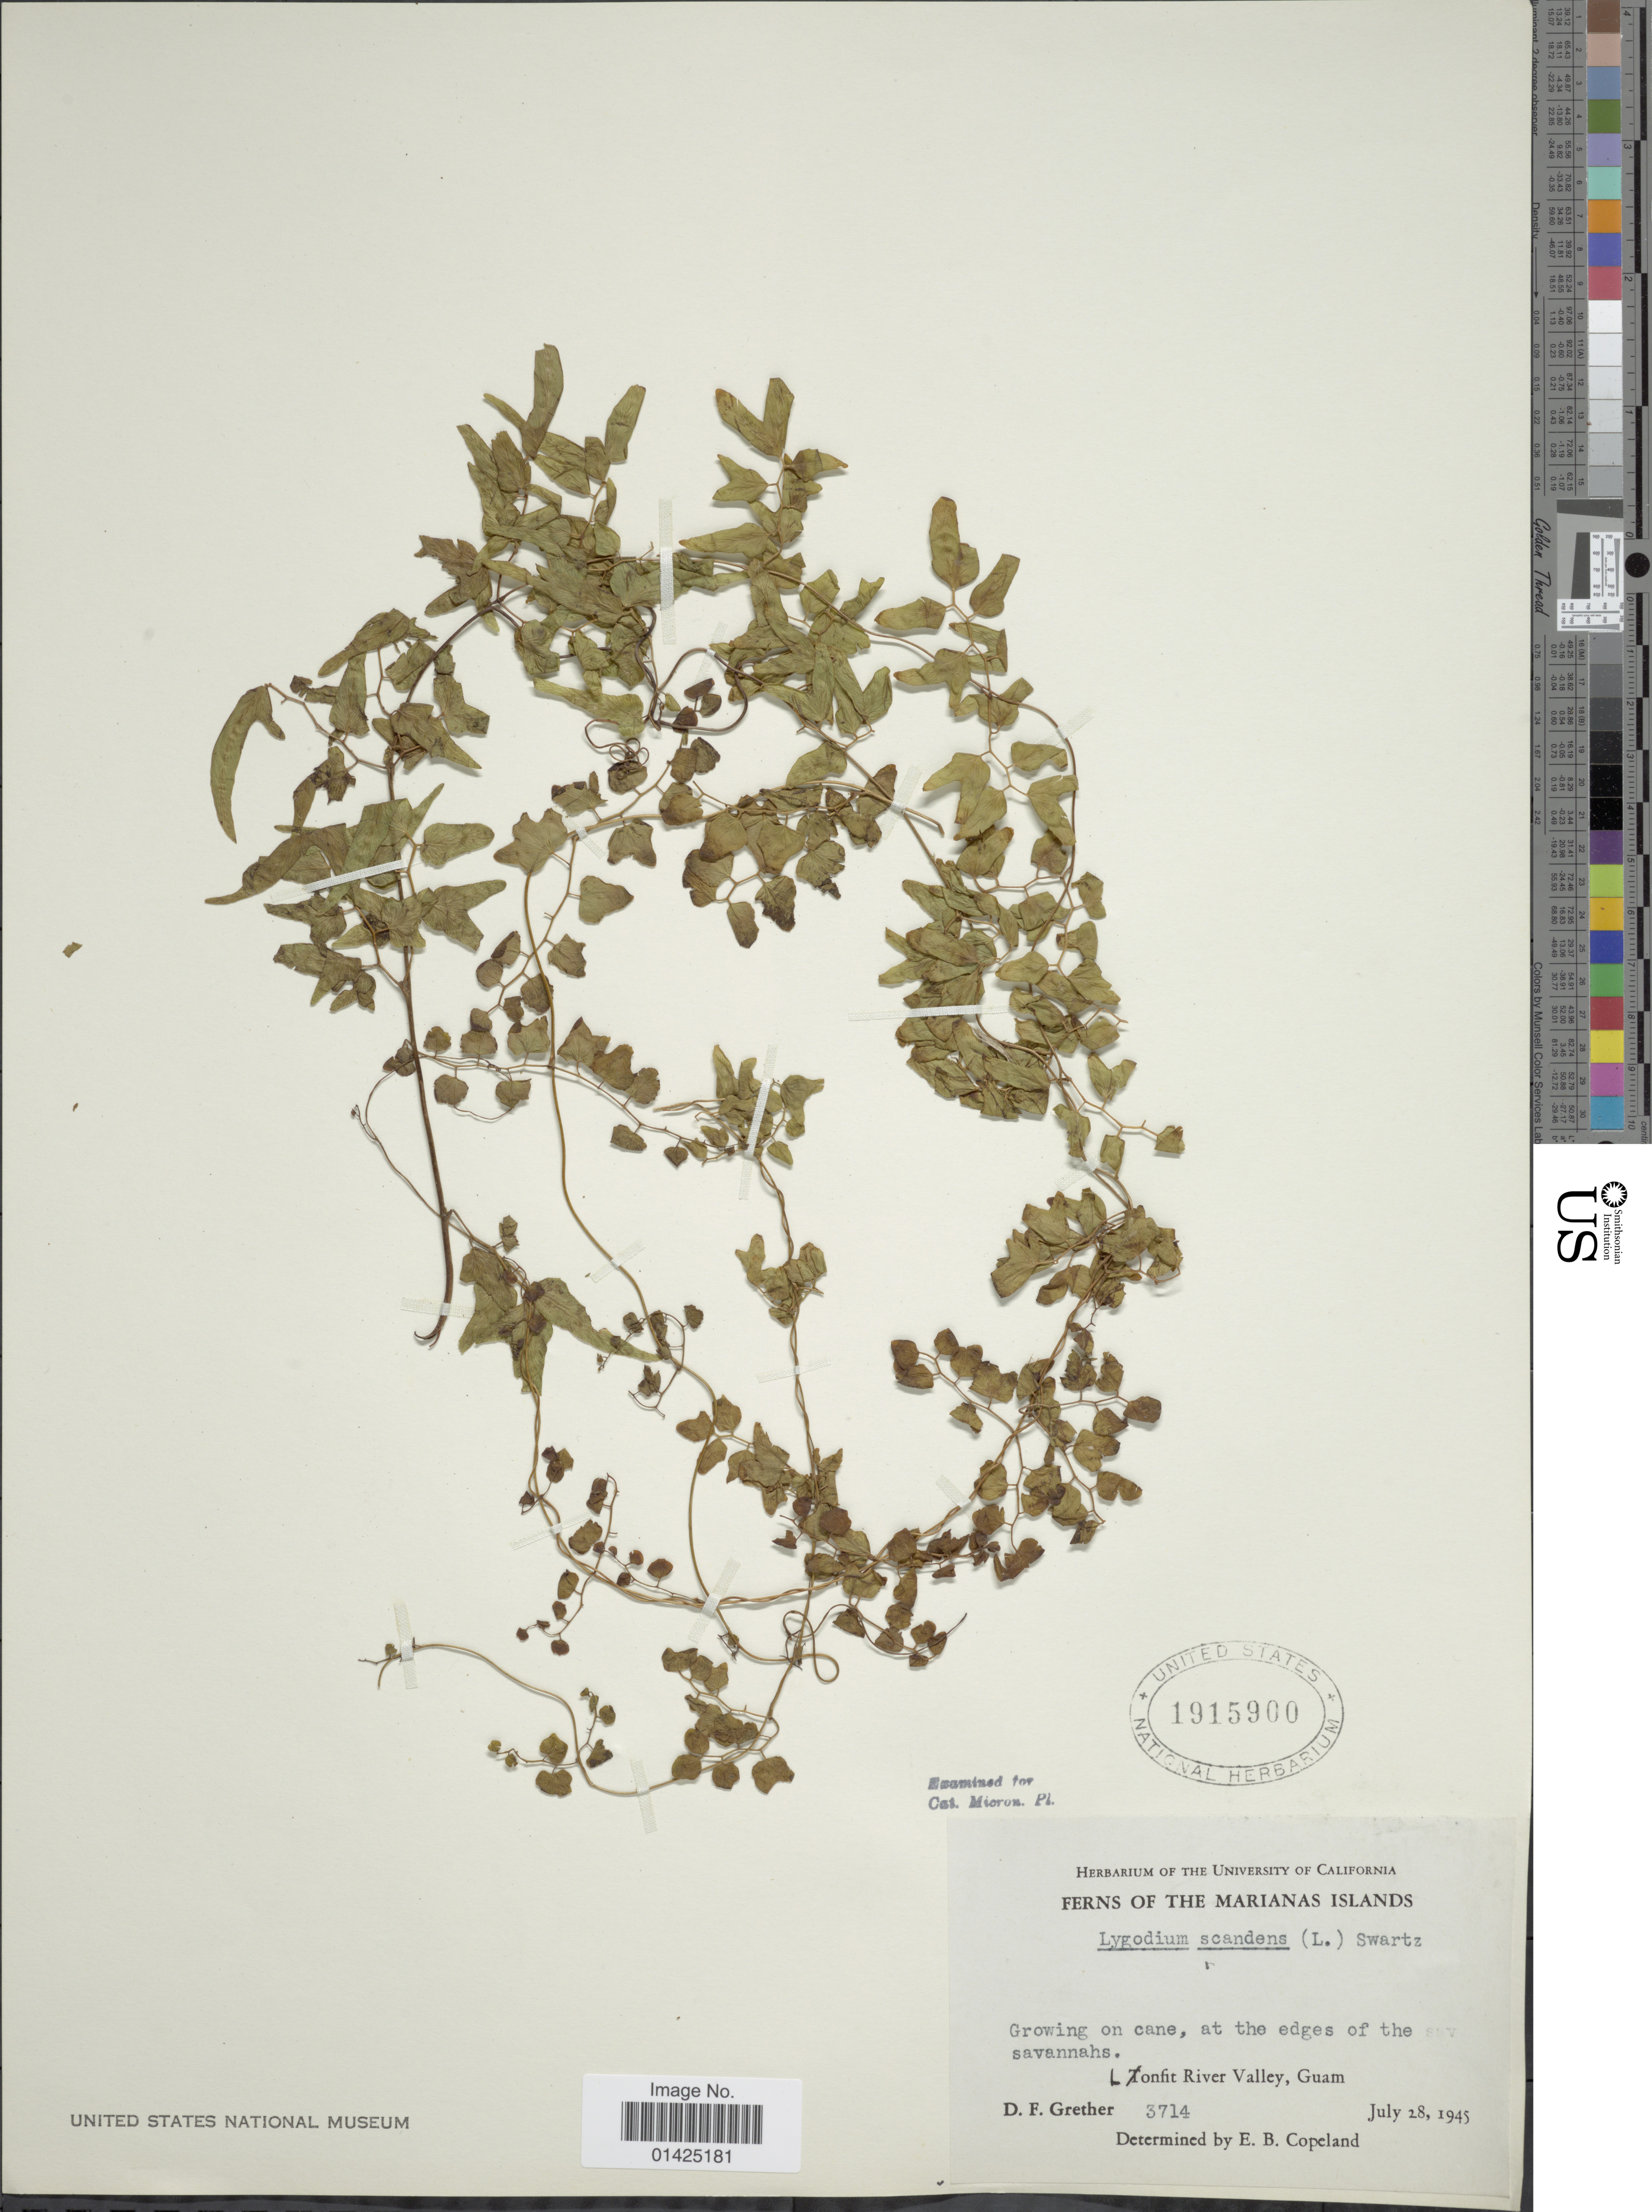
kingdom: Plantae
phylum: Tracheophyta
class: Polypodiopsida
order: Schizaeales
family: Lygodiaceae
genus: Lygodium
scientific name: Lygodium microphyllum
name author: (Cav.) R. Br.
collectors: D. F. Grether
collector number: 3714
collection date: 1945-07-28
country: Guam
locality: Ferns of the Marianas Islands, Growing on cane, at the edges of the savannahs. Lonfit River Valley.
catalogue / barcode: US 1915900